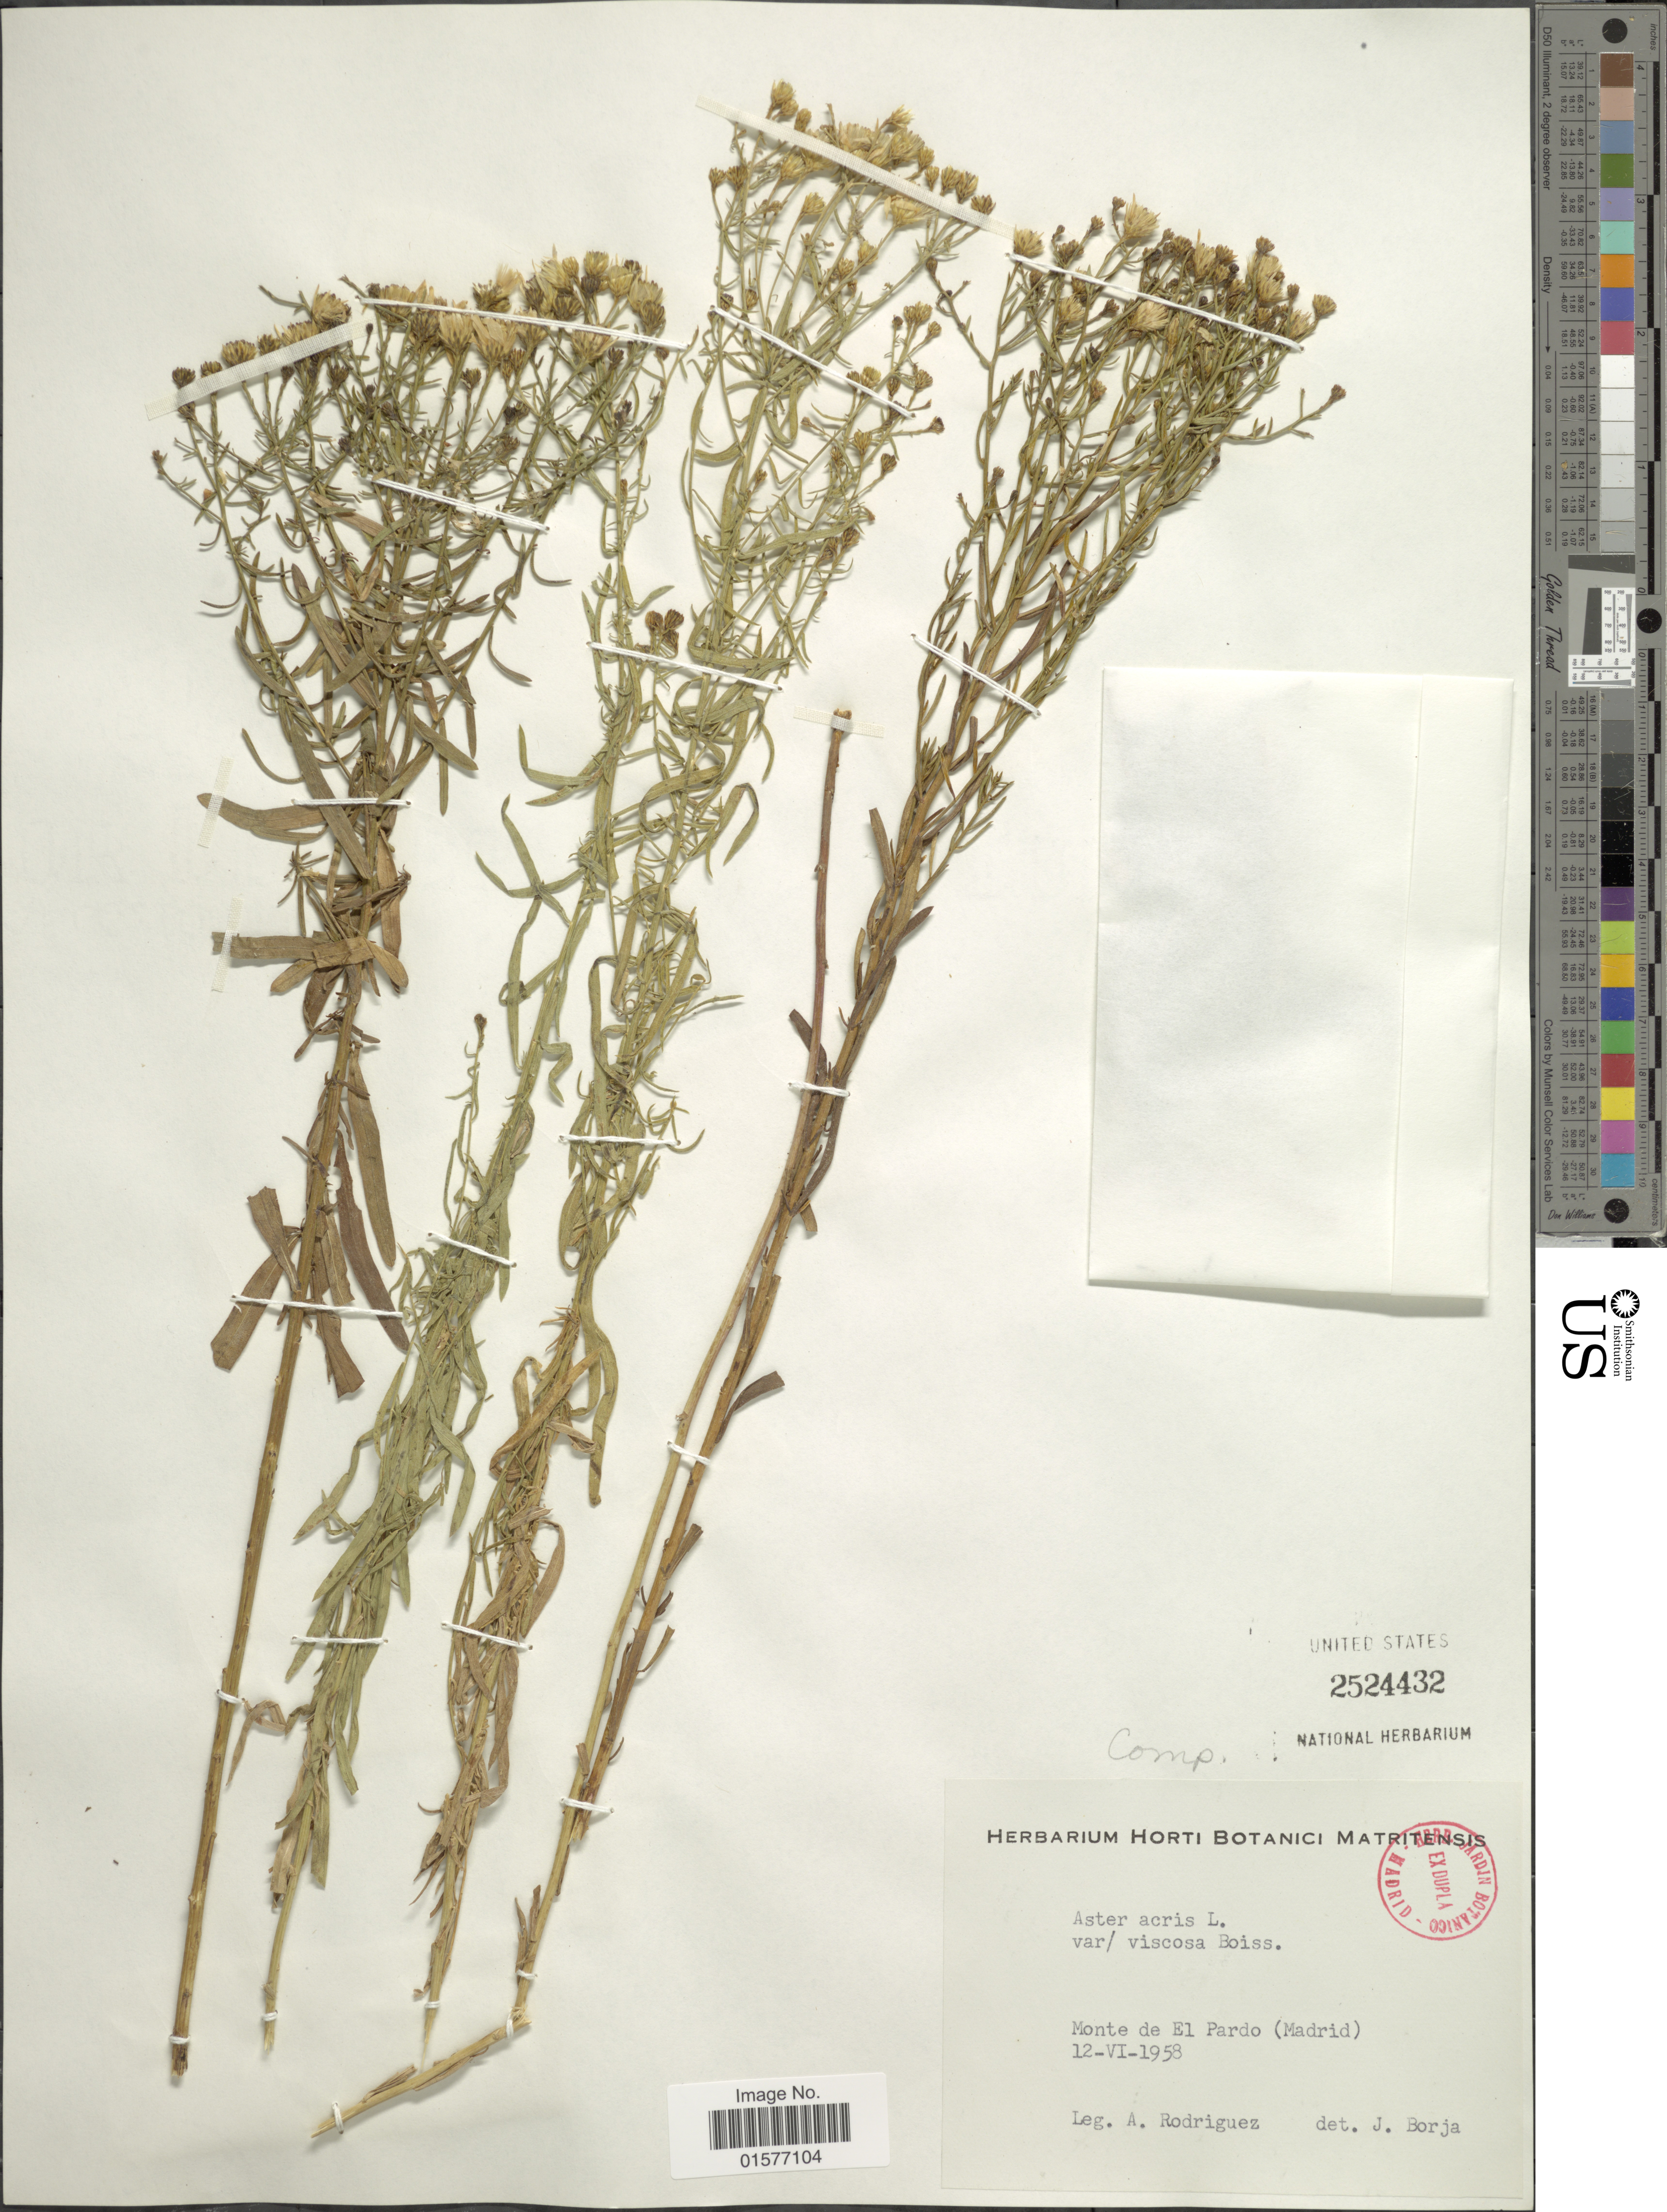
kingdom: Plantae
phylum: Tracheophyta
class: Magnoliopsida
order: Asterales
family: Asteraceae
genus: Galatella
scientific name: Galatella sedifolia subsp. sedifolia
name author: (L.) Greuter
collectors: A. Rodriguez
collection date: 1958-06-12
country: Spain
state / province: Madrid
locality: Monte de El Pardo (Madrid)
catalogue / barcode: US 2524432